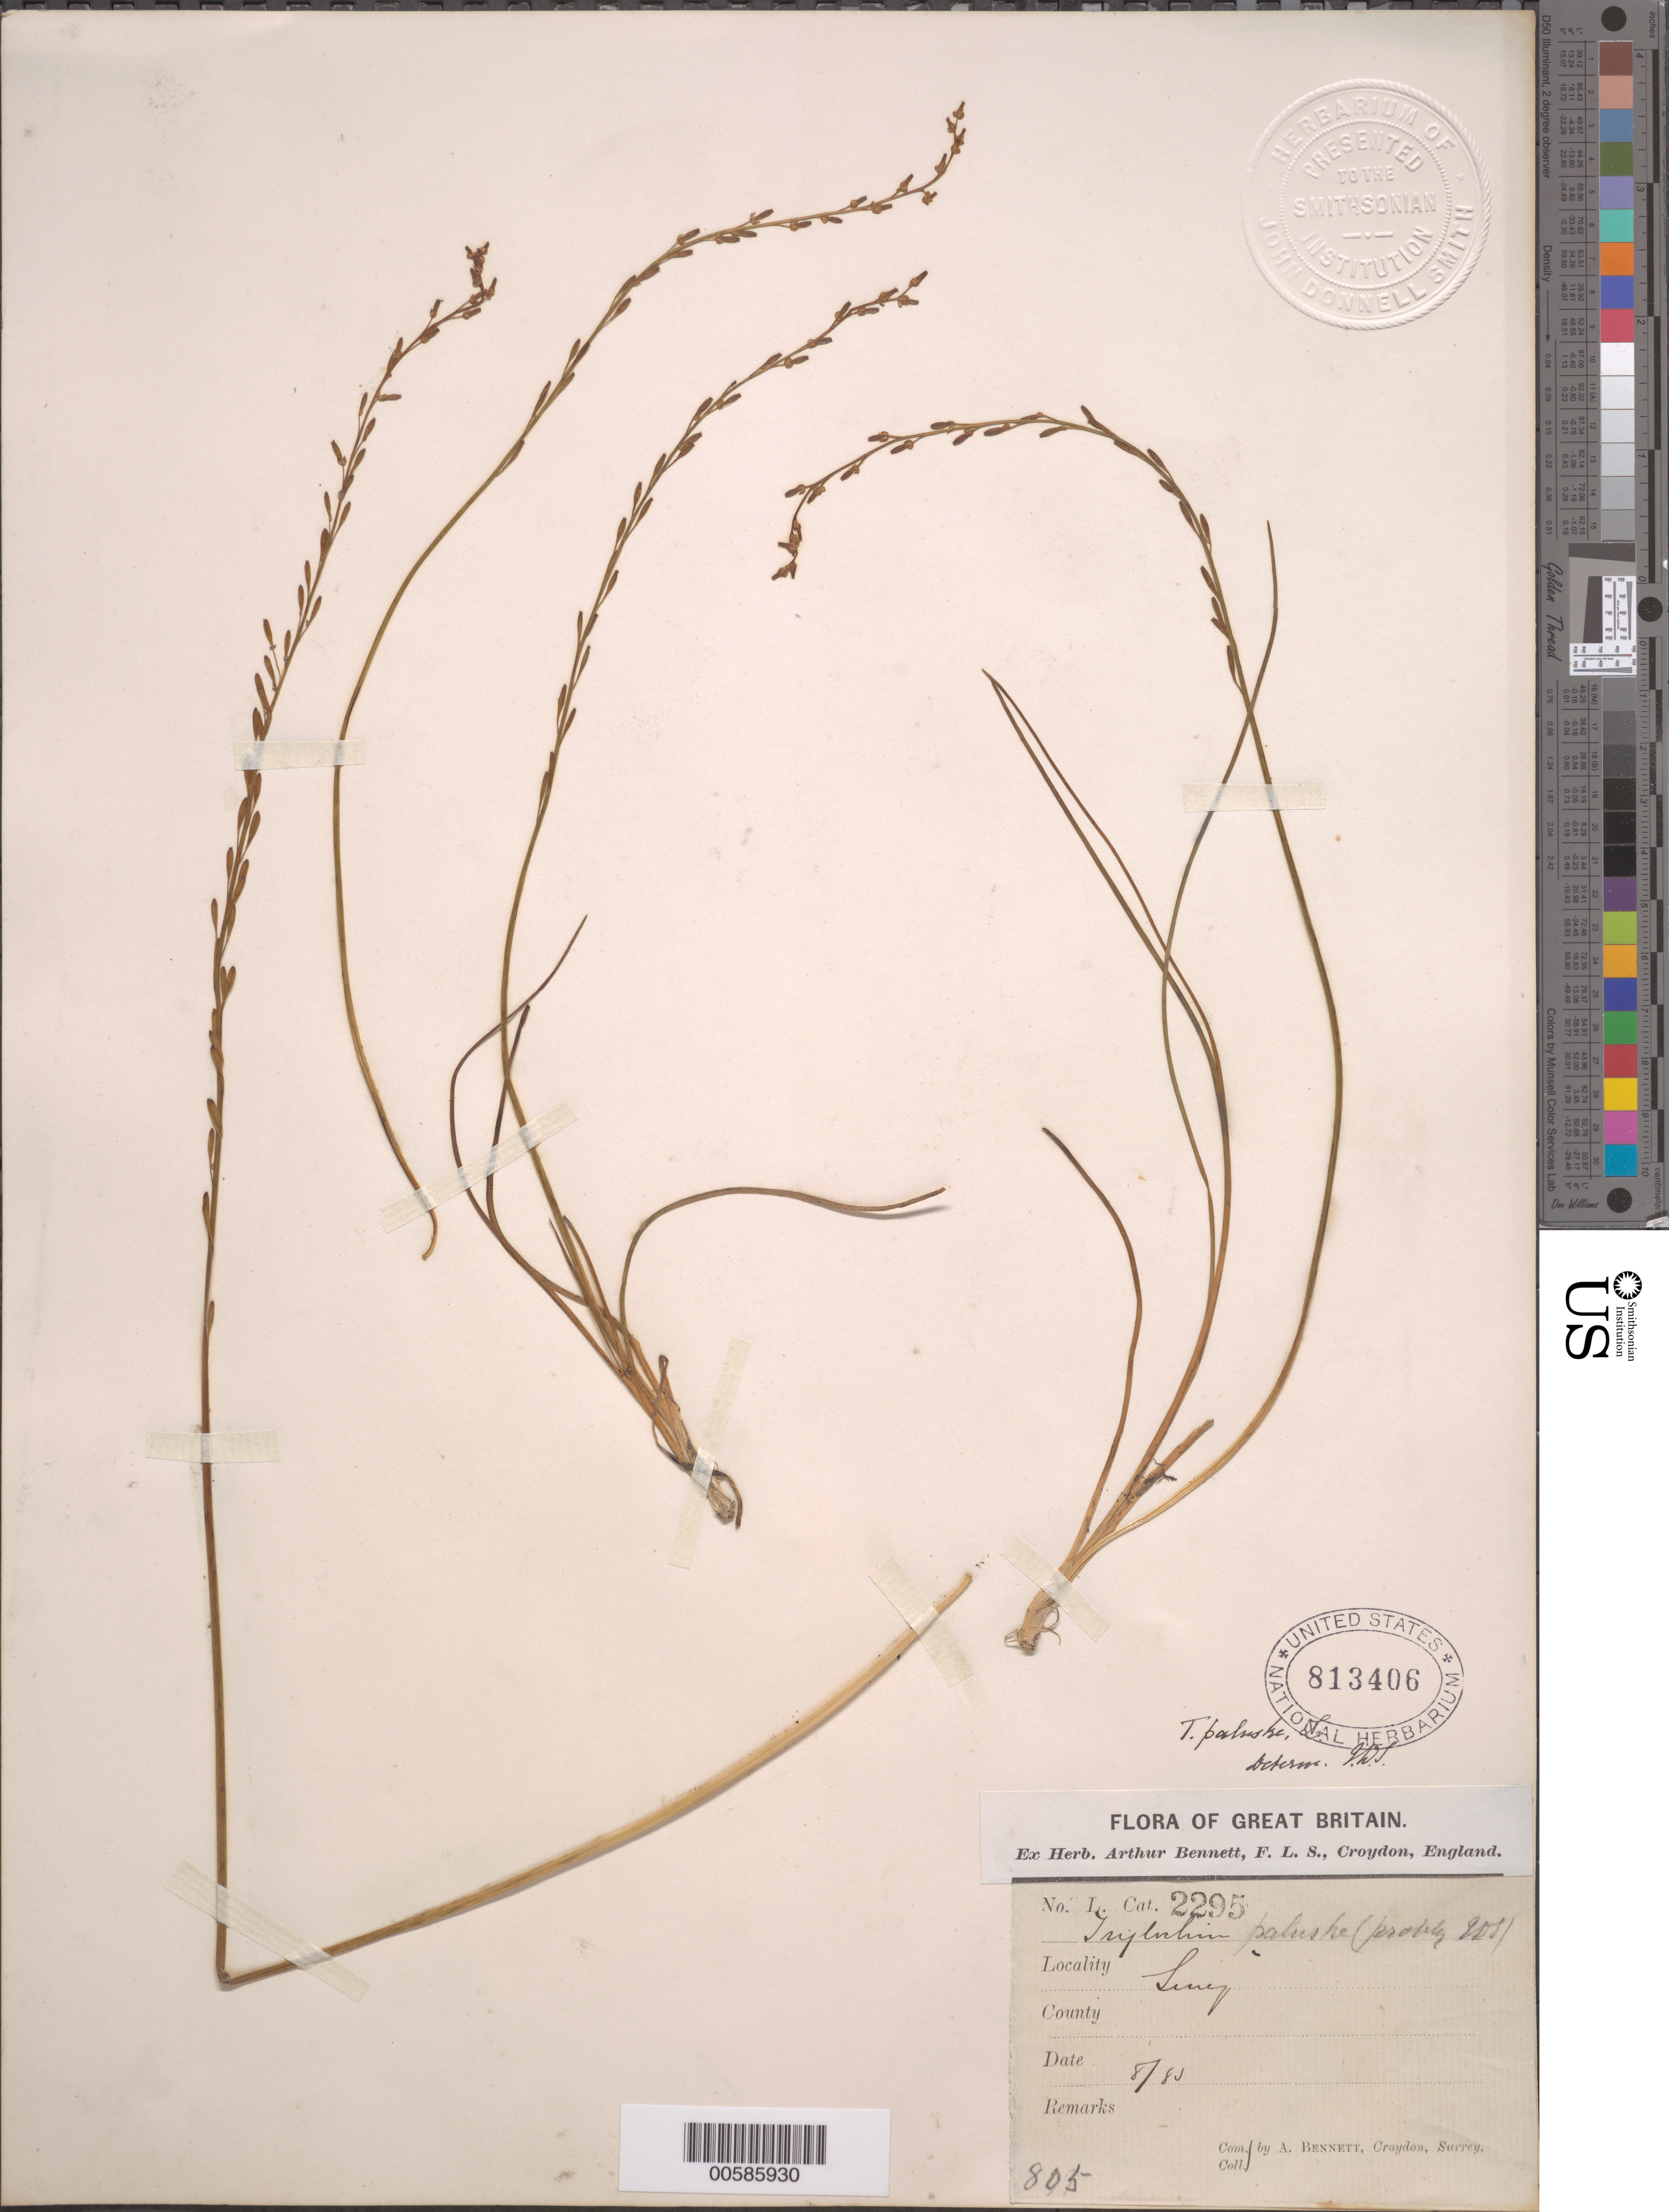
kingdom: Plantae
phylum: Tracheophyta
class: Liliopsida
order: Alismatales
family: Juncaginaceae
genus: Triglochin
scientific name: Triglochin palustris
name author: L.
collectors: A. Bennet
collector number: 2295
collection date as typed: Aug 1985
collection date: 1985-08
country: United Kingdom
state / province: England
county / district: Surrey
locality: Croydon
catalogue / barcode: US 813406